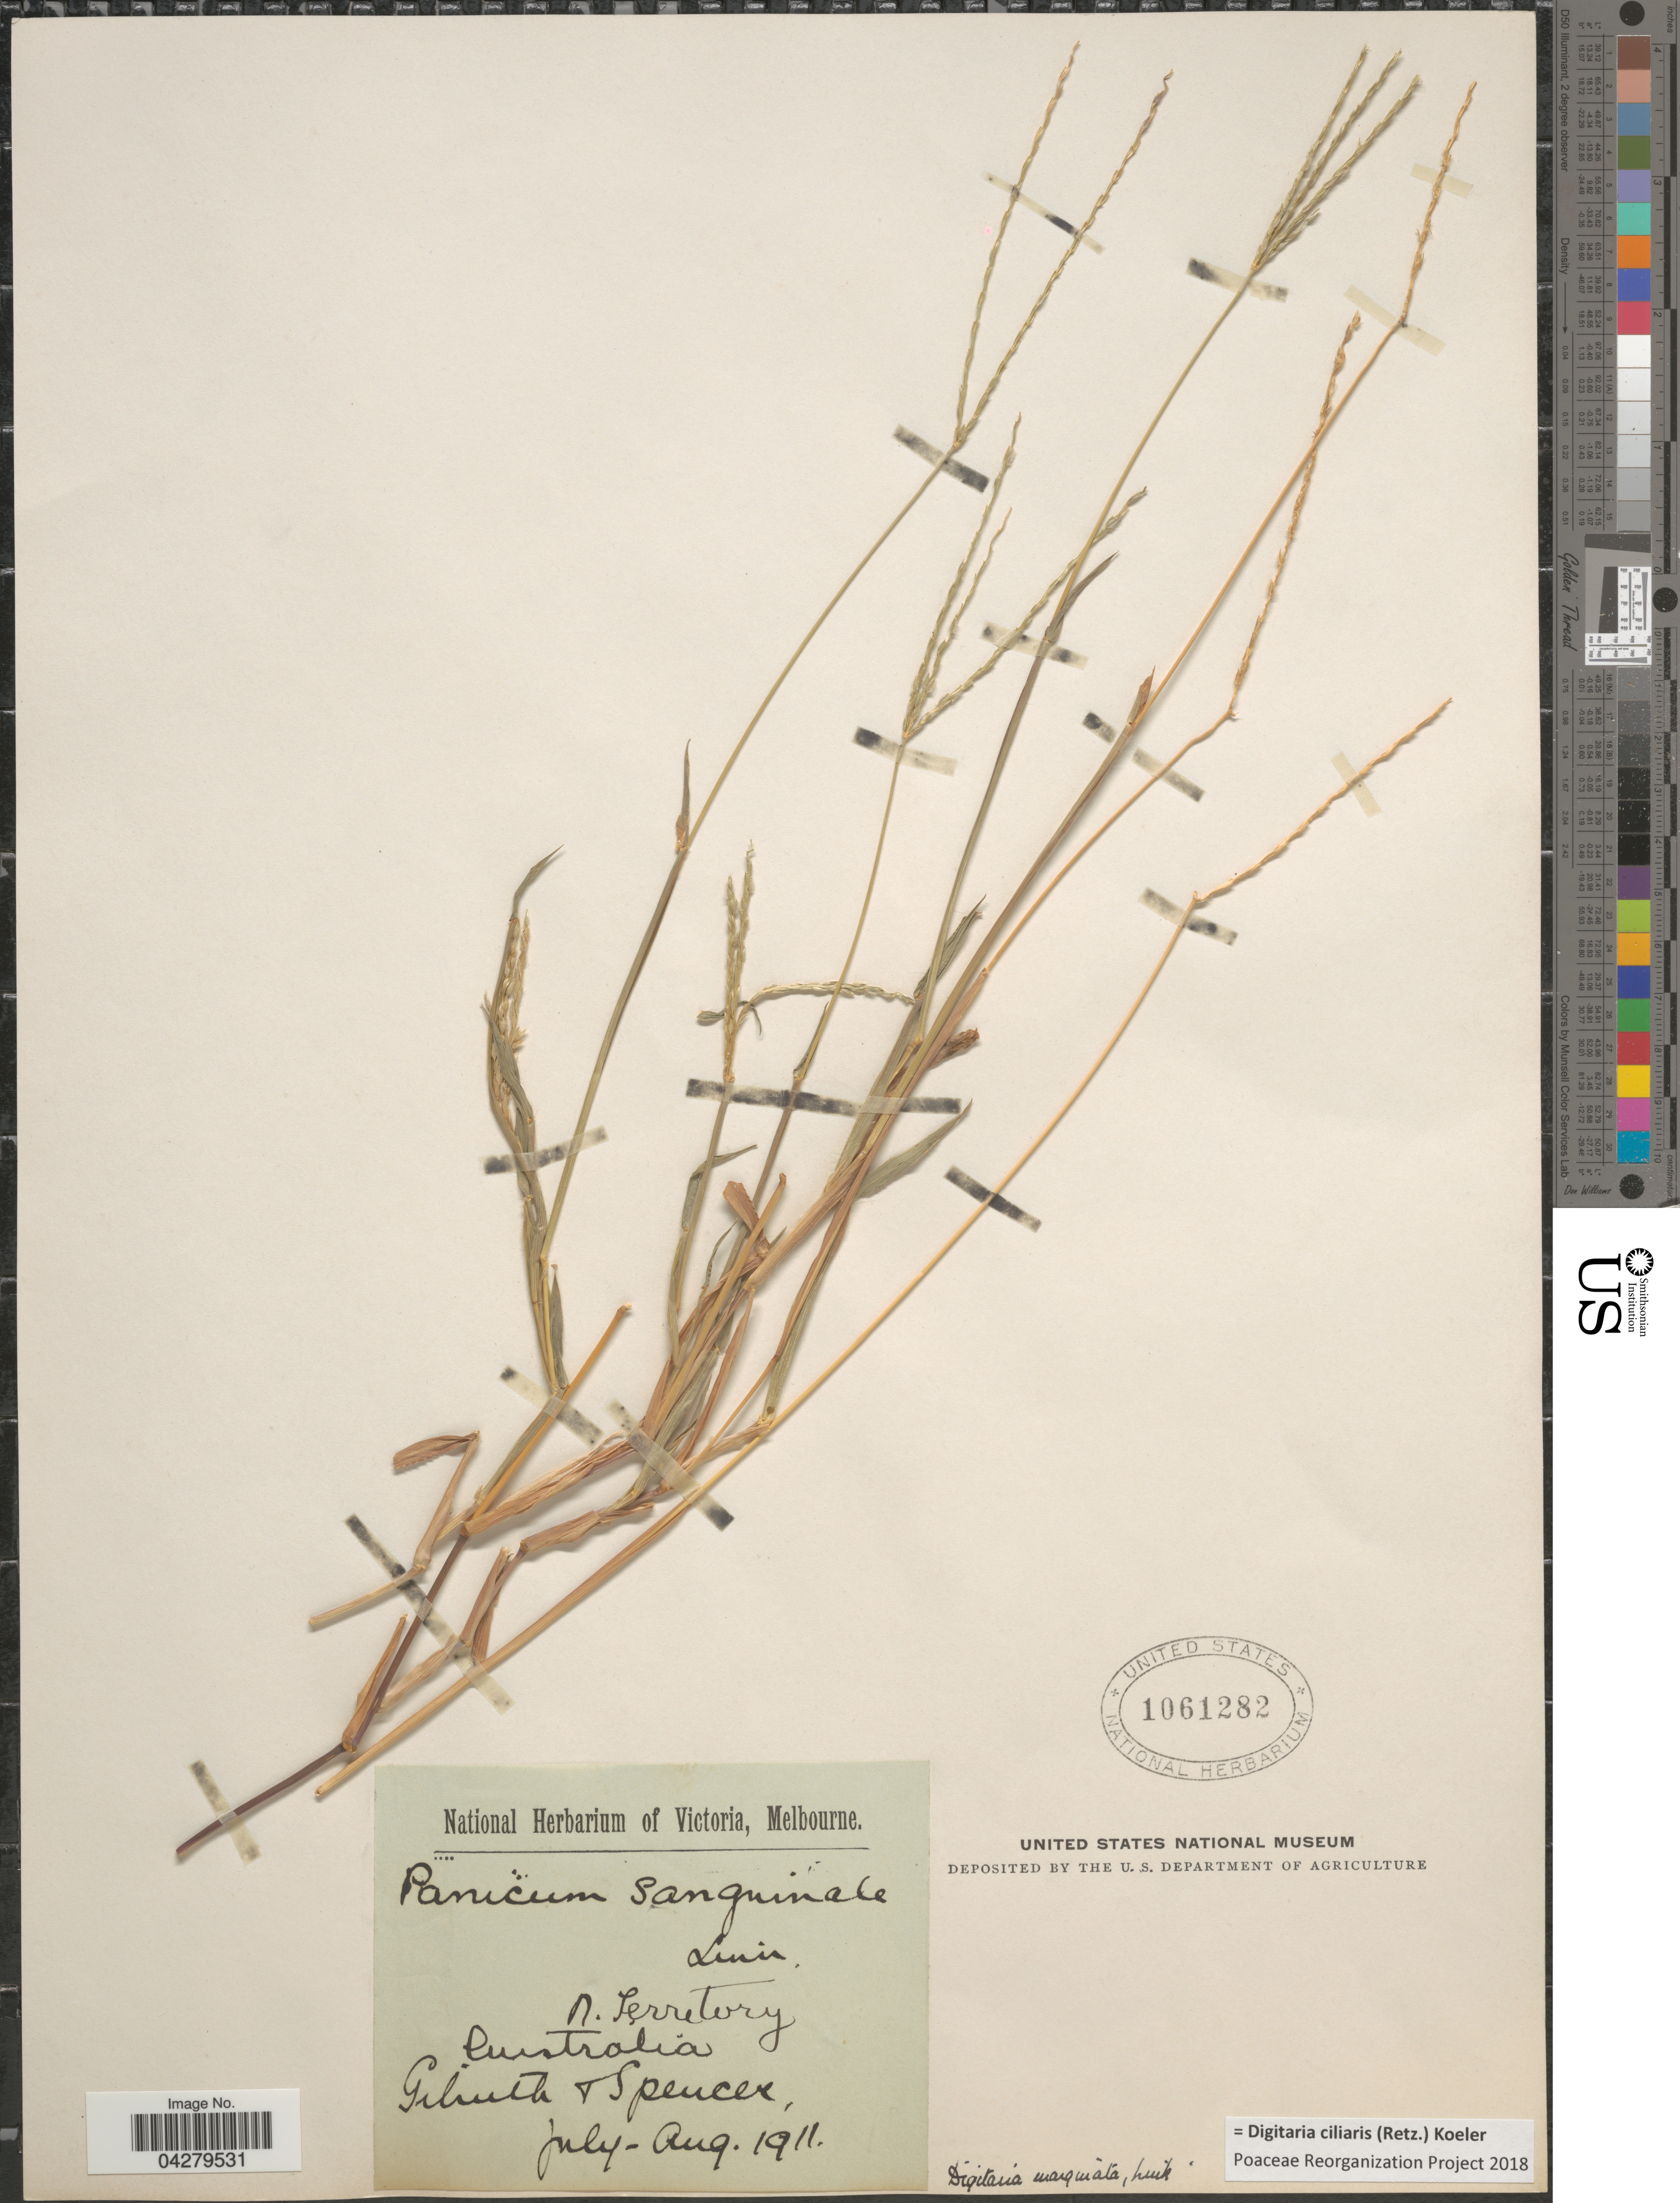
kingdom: Plantae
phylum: Tracheophyta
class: Liliopsida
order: Poales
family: Poaceae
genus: Digitaria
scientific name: Digitaria brownii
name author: (Roem. & Schult.) Hughes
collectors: Gilruth & -- Spencer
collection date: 1911-07/1911-08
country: Australia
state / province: Northern Territory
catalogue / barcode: US 1061282